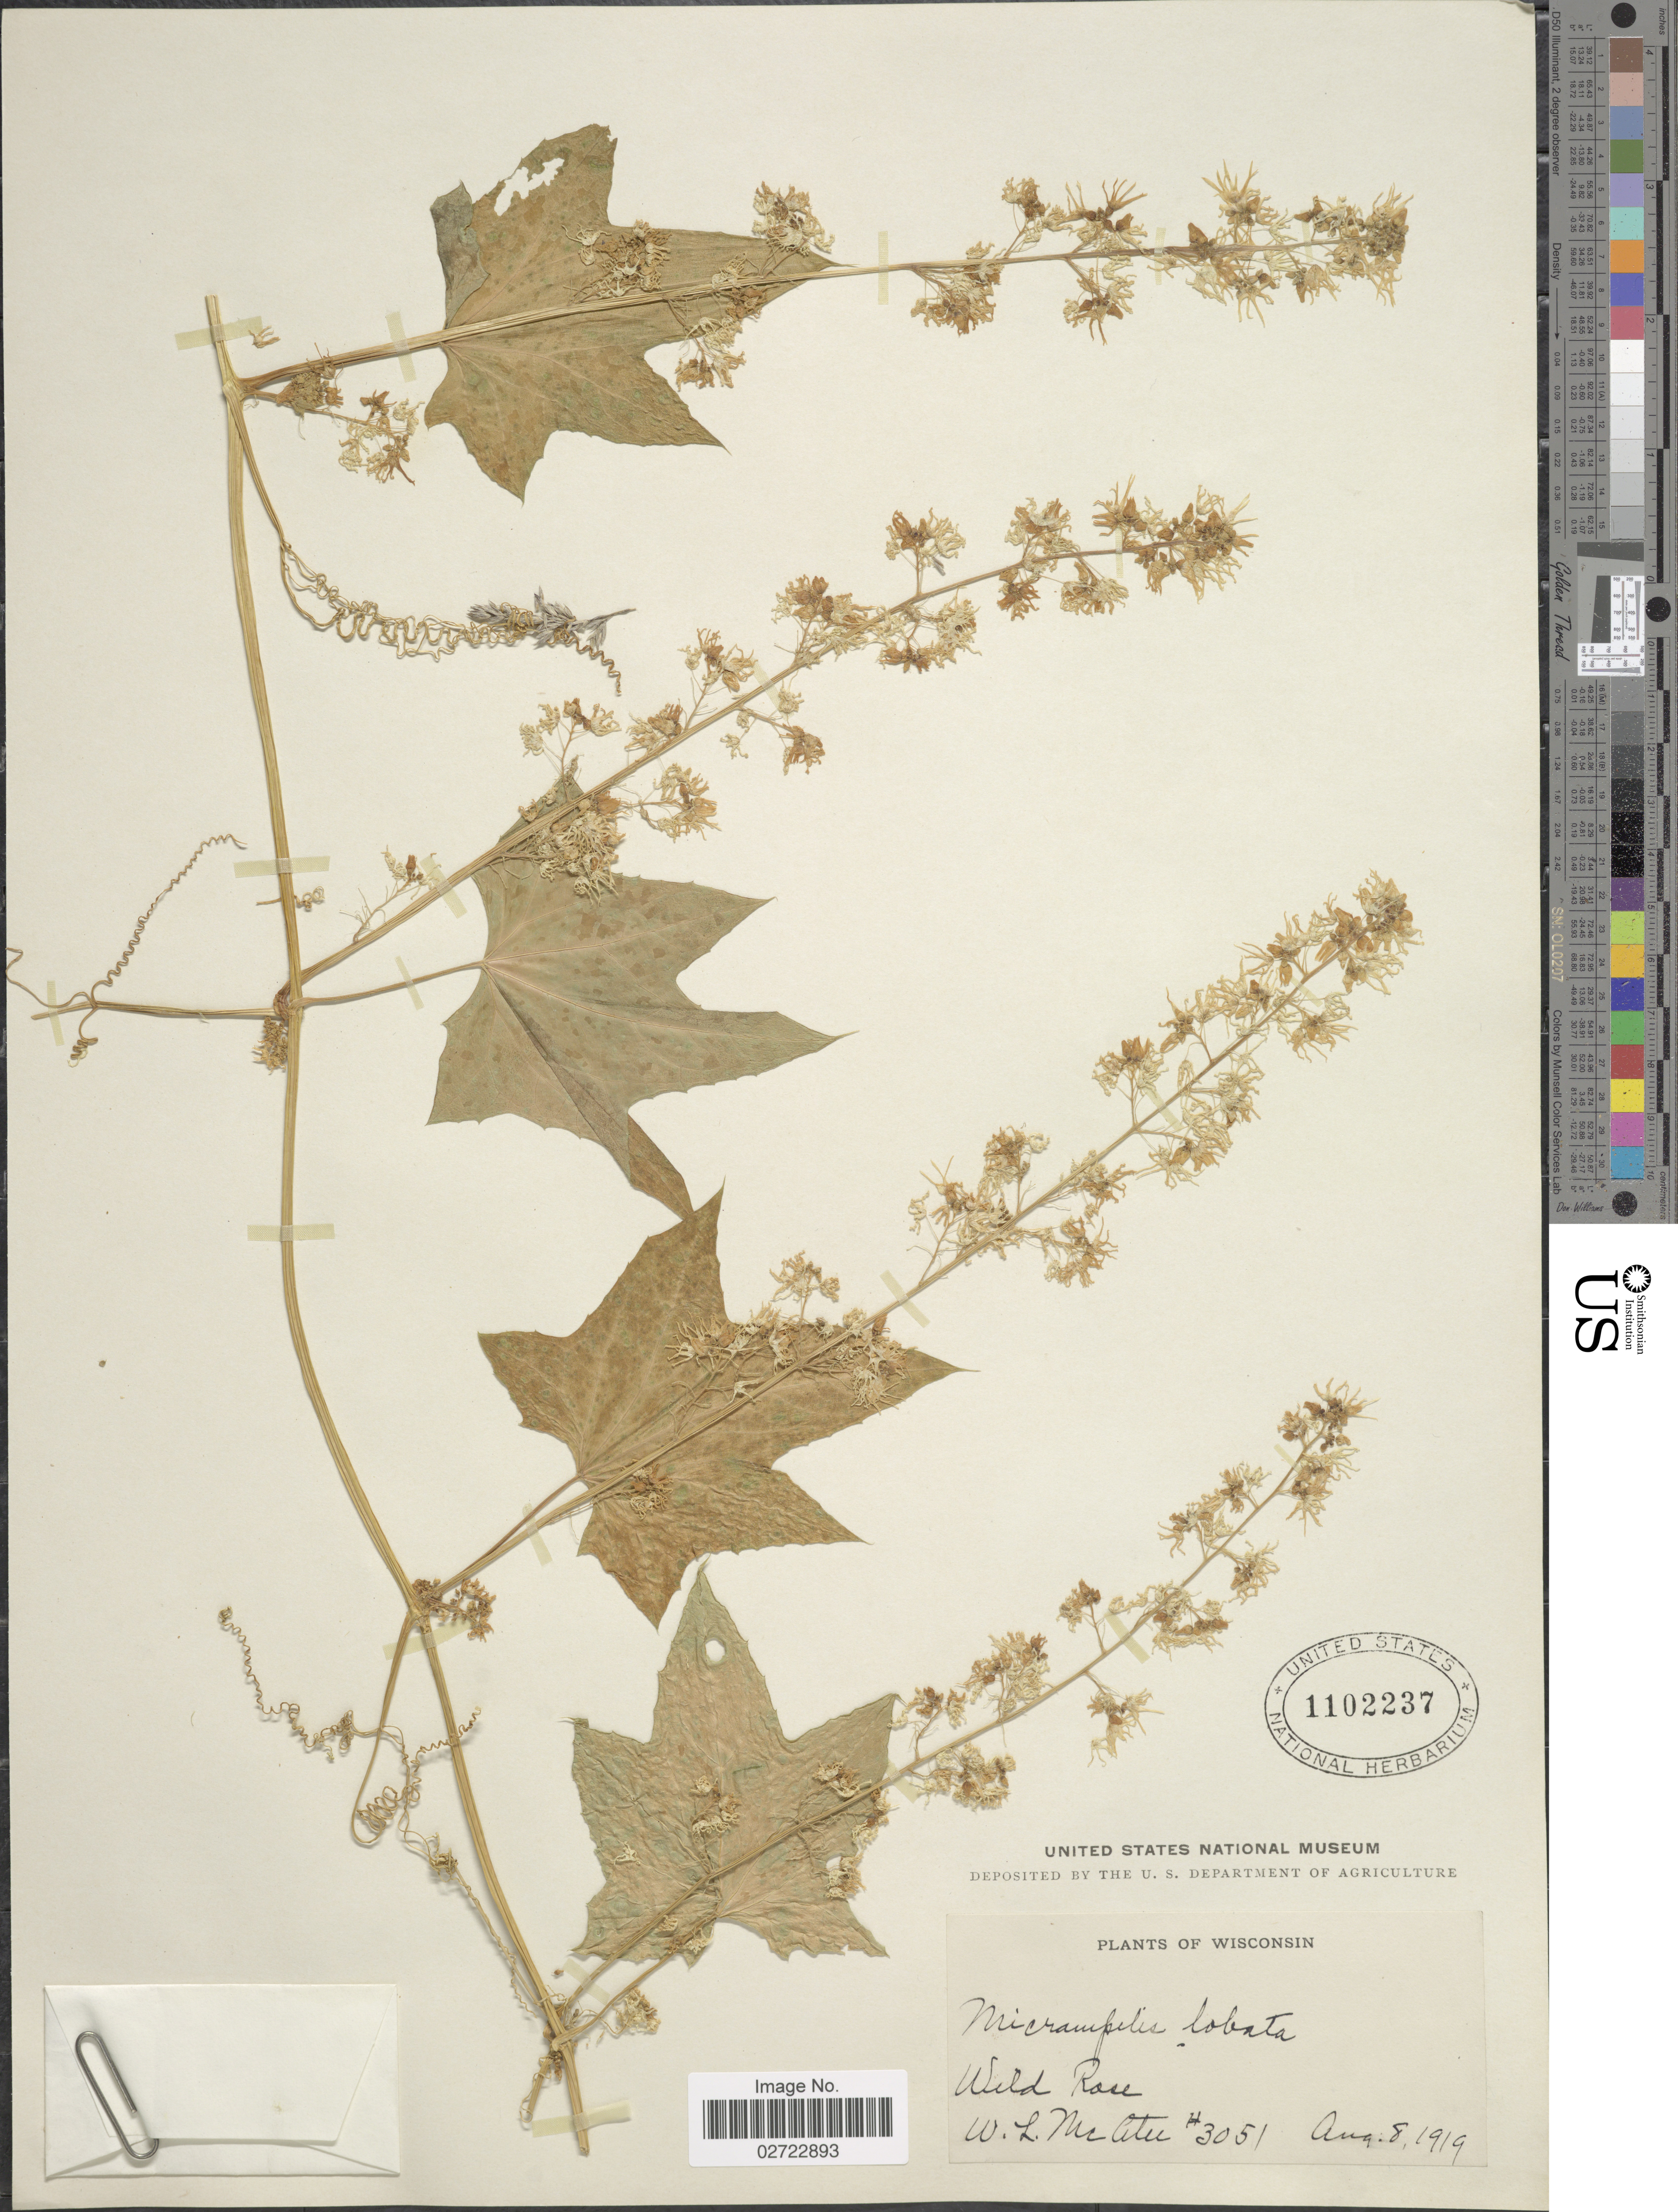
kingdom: Plantae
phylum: Tracheophyta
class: Magnoliopsida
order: Cucurbitales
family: Cucurbitaceae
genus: Echinocystis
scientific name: Echinocystis lobata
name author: (Michx.) Torr. & A. Gray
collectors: W. McAtee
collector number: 3051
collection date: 1919-08-08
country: United States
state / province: Wisconsin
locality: Wild Rose.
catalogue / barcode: US 1102237